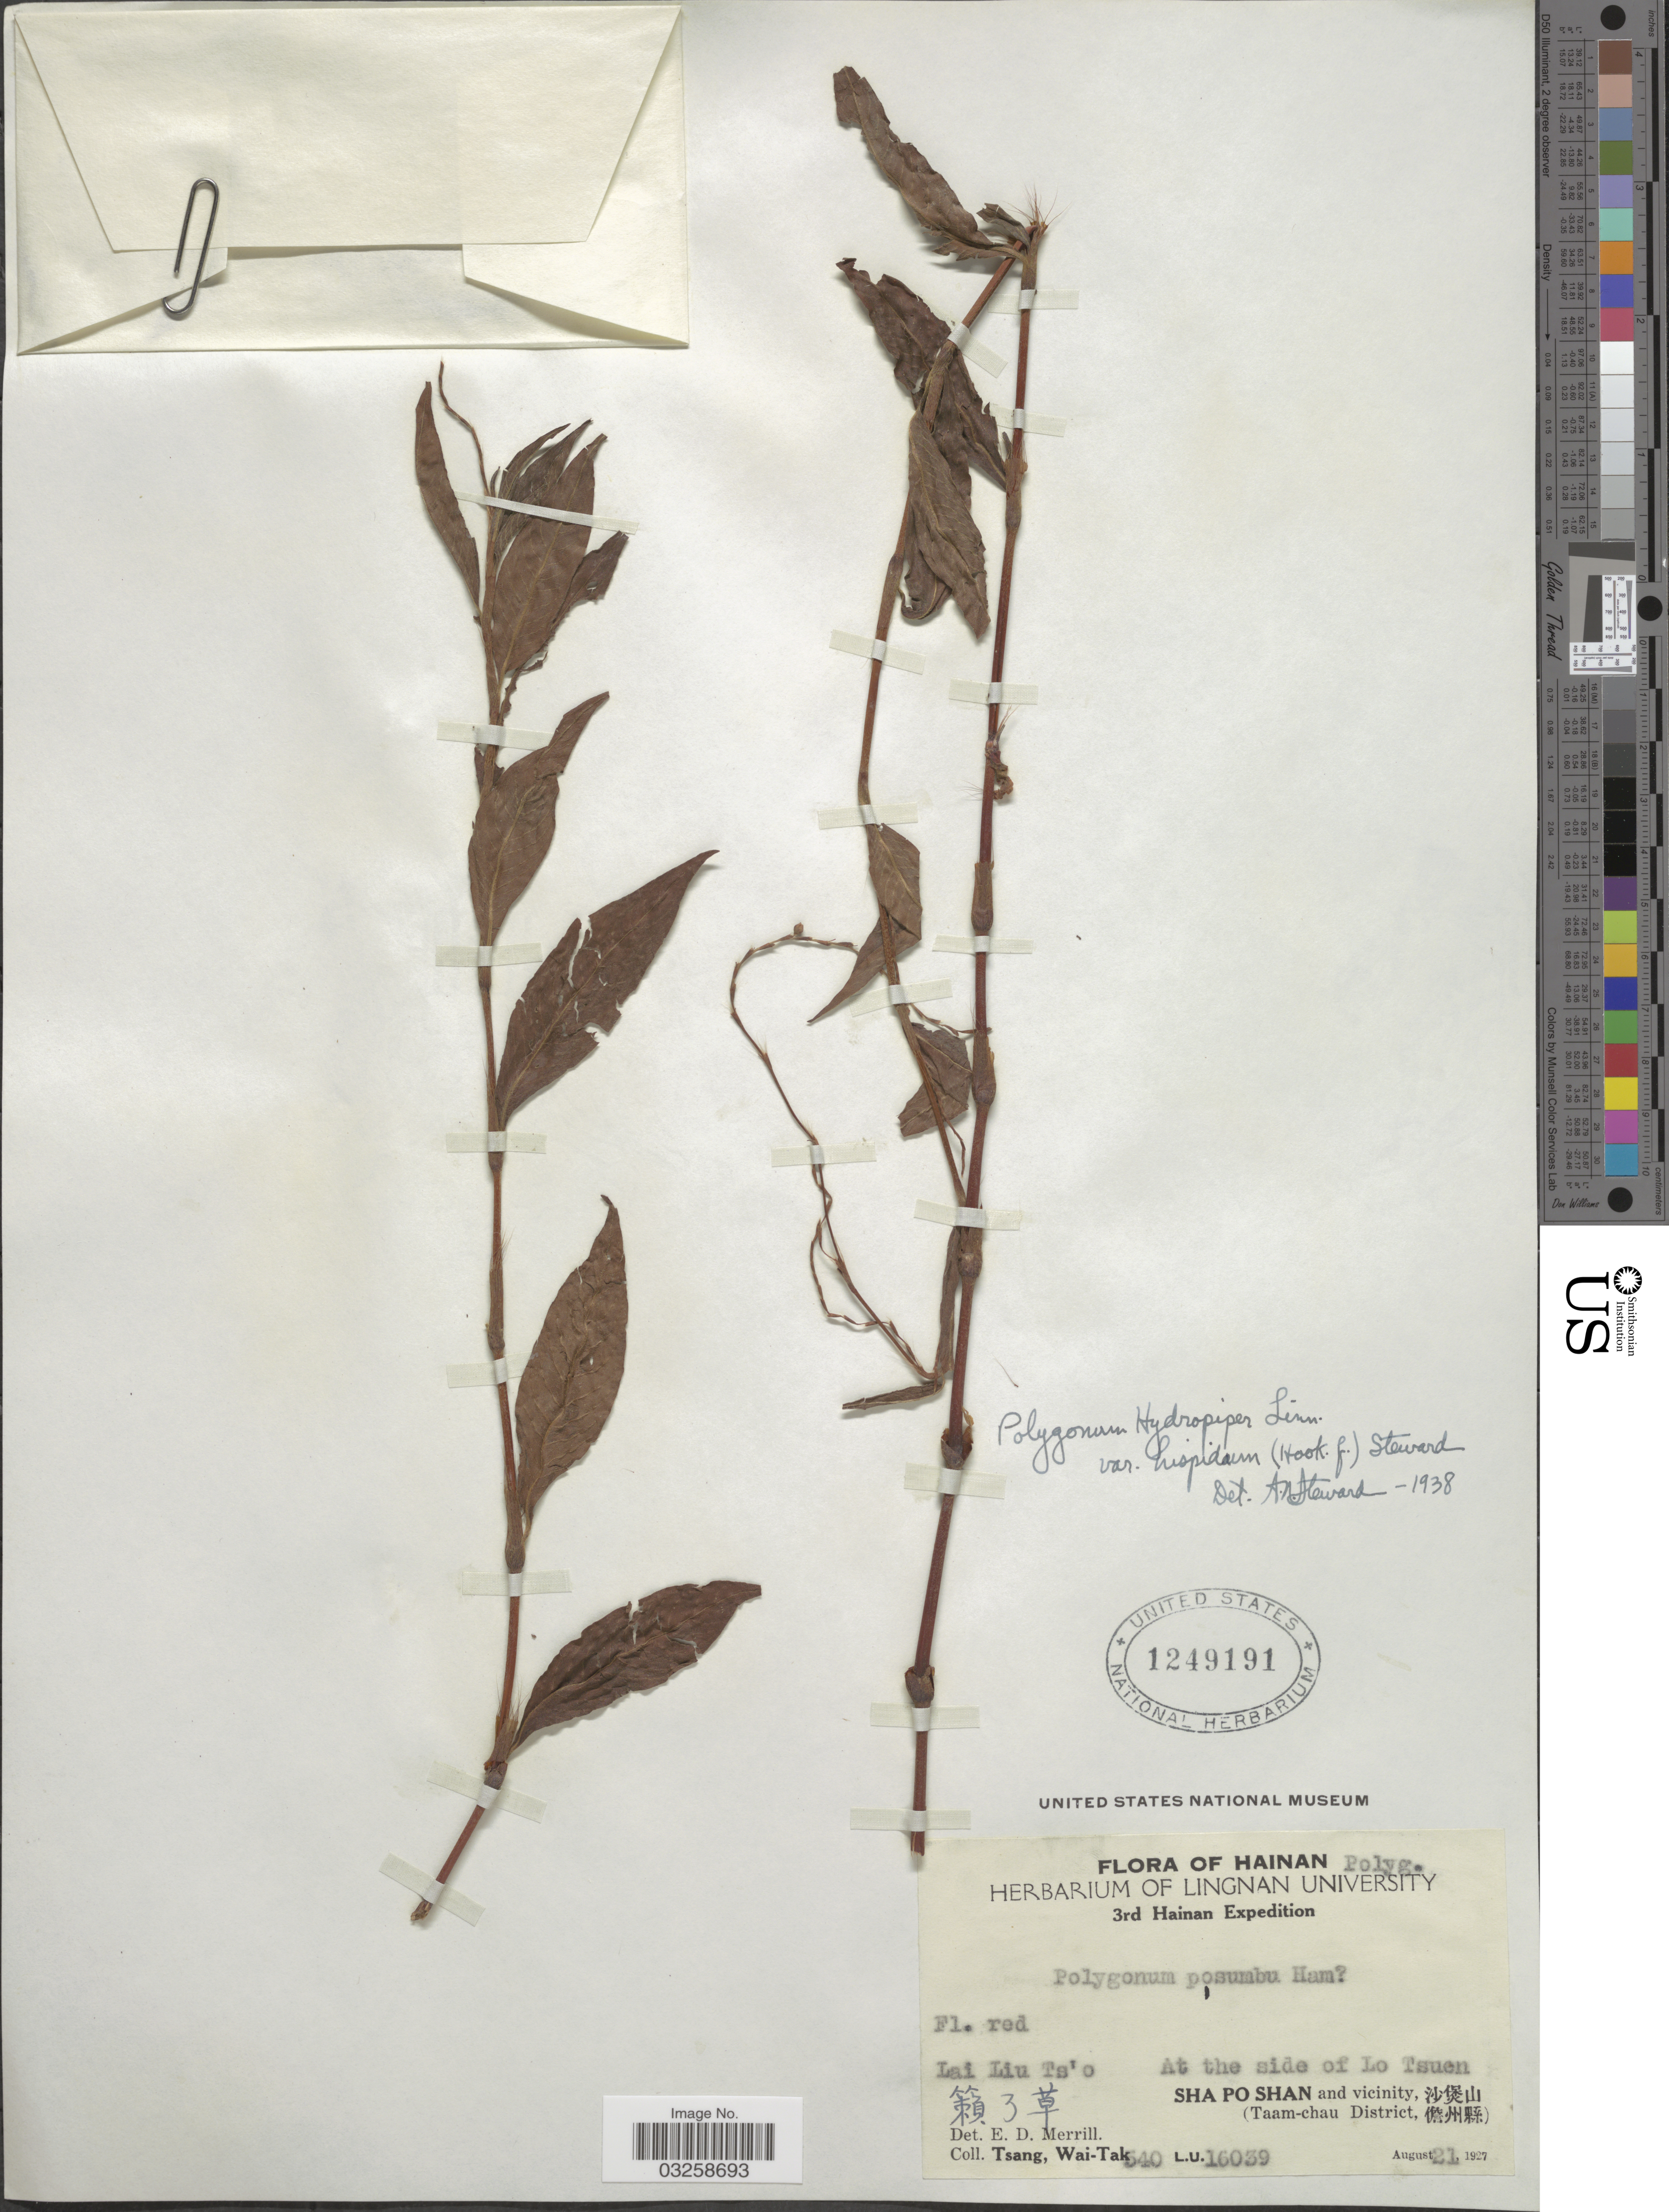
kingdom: Plantae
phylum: Tracheophyta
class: Magnoliopsida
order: Caryophyllales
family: Polygonaceae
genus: Polygonum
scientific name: Polygonum hydropiper var. hispidum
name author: (Hook. f.) Steward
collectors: W. T. Tsang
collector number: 540 L.U. 16039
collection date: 1927-08-21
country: China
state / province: Hainan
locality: Lai Liu Ts'o. X. At the side of Lo Tsuen. Sha Po Shan and vicinity, X. (Taam-chau District, X).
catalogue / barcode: US 1249191